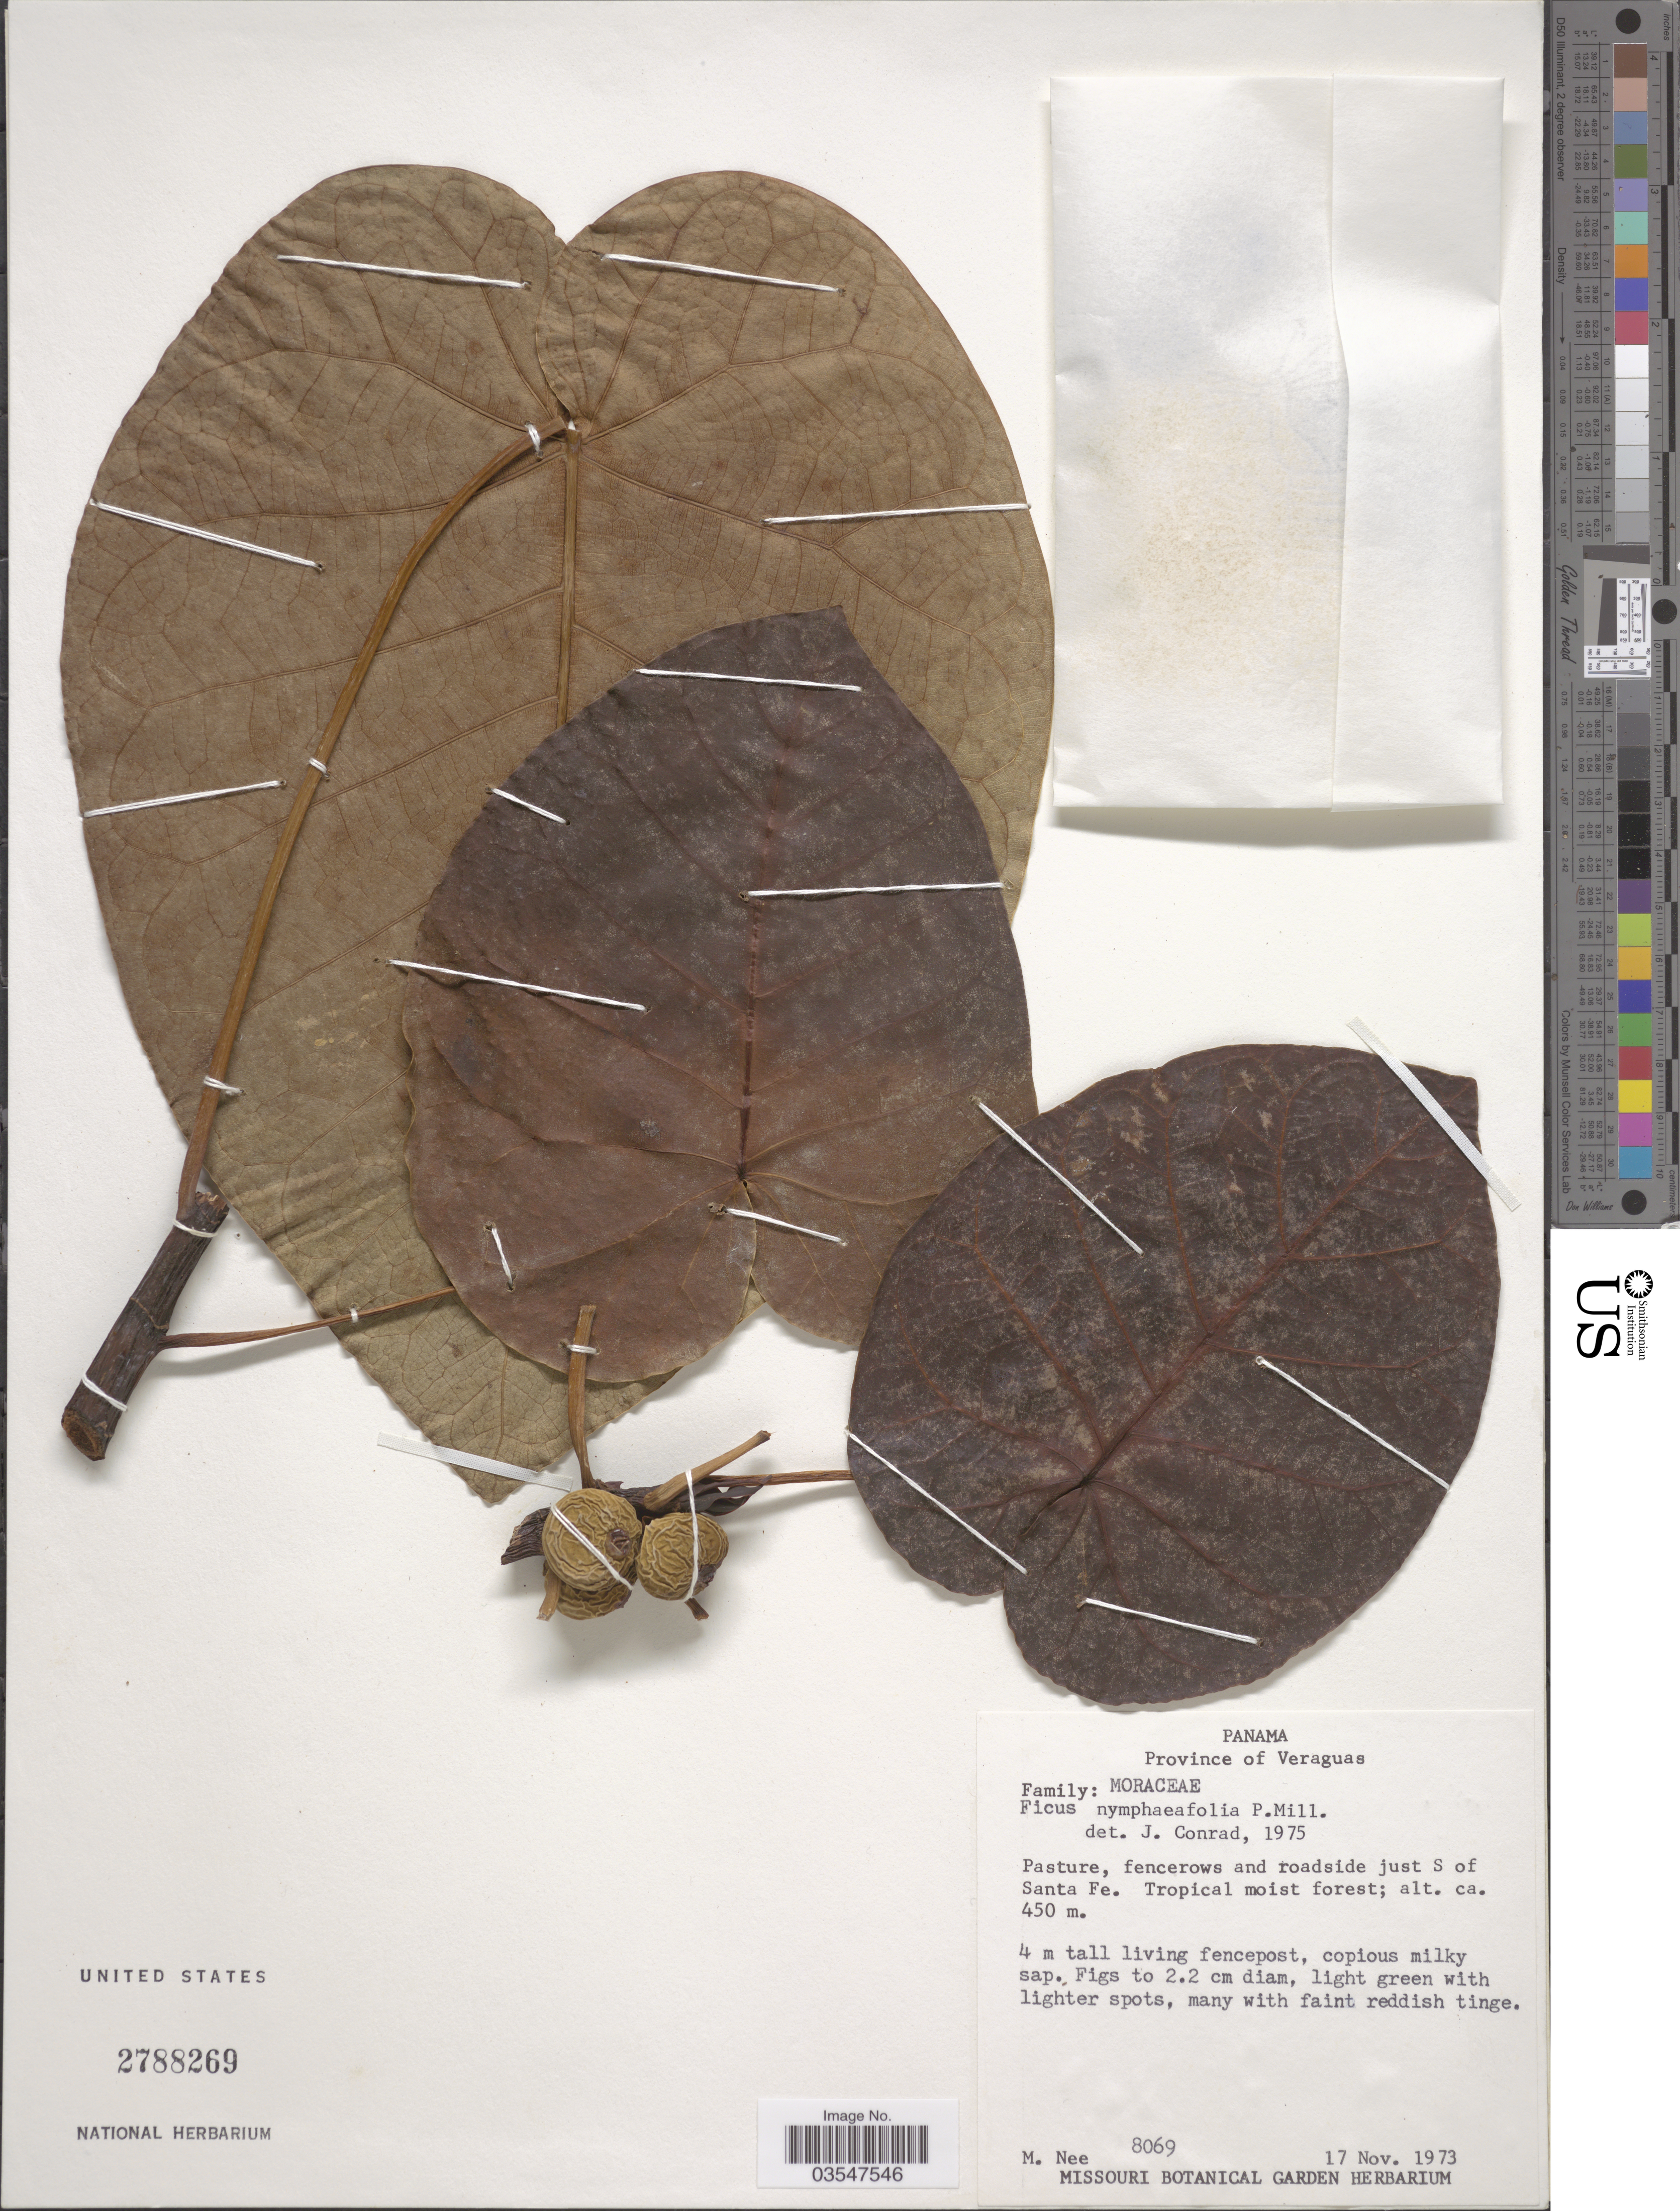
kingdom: Plantae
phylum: Tracheophyta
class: Magnoliopsida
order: Rosales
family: Moraceae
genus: Ficus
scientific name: Ficus nymphaeifolia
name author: Mill.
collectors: M. Nee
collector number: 8069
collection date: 1973-11-17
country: Panama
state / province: Veraguas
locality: Pasture, fencerows and roadside just S of Santa Fe.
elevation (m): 450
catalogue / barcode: US 2788269